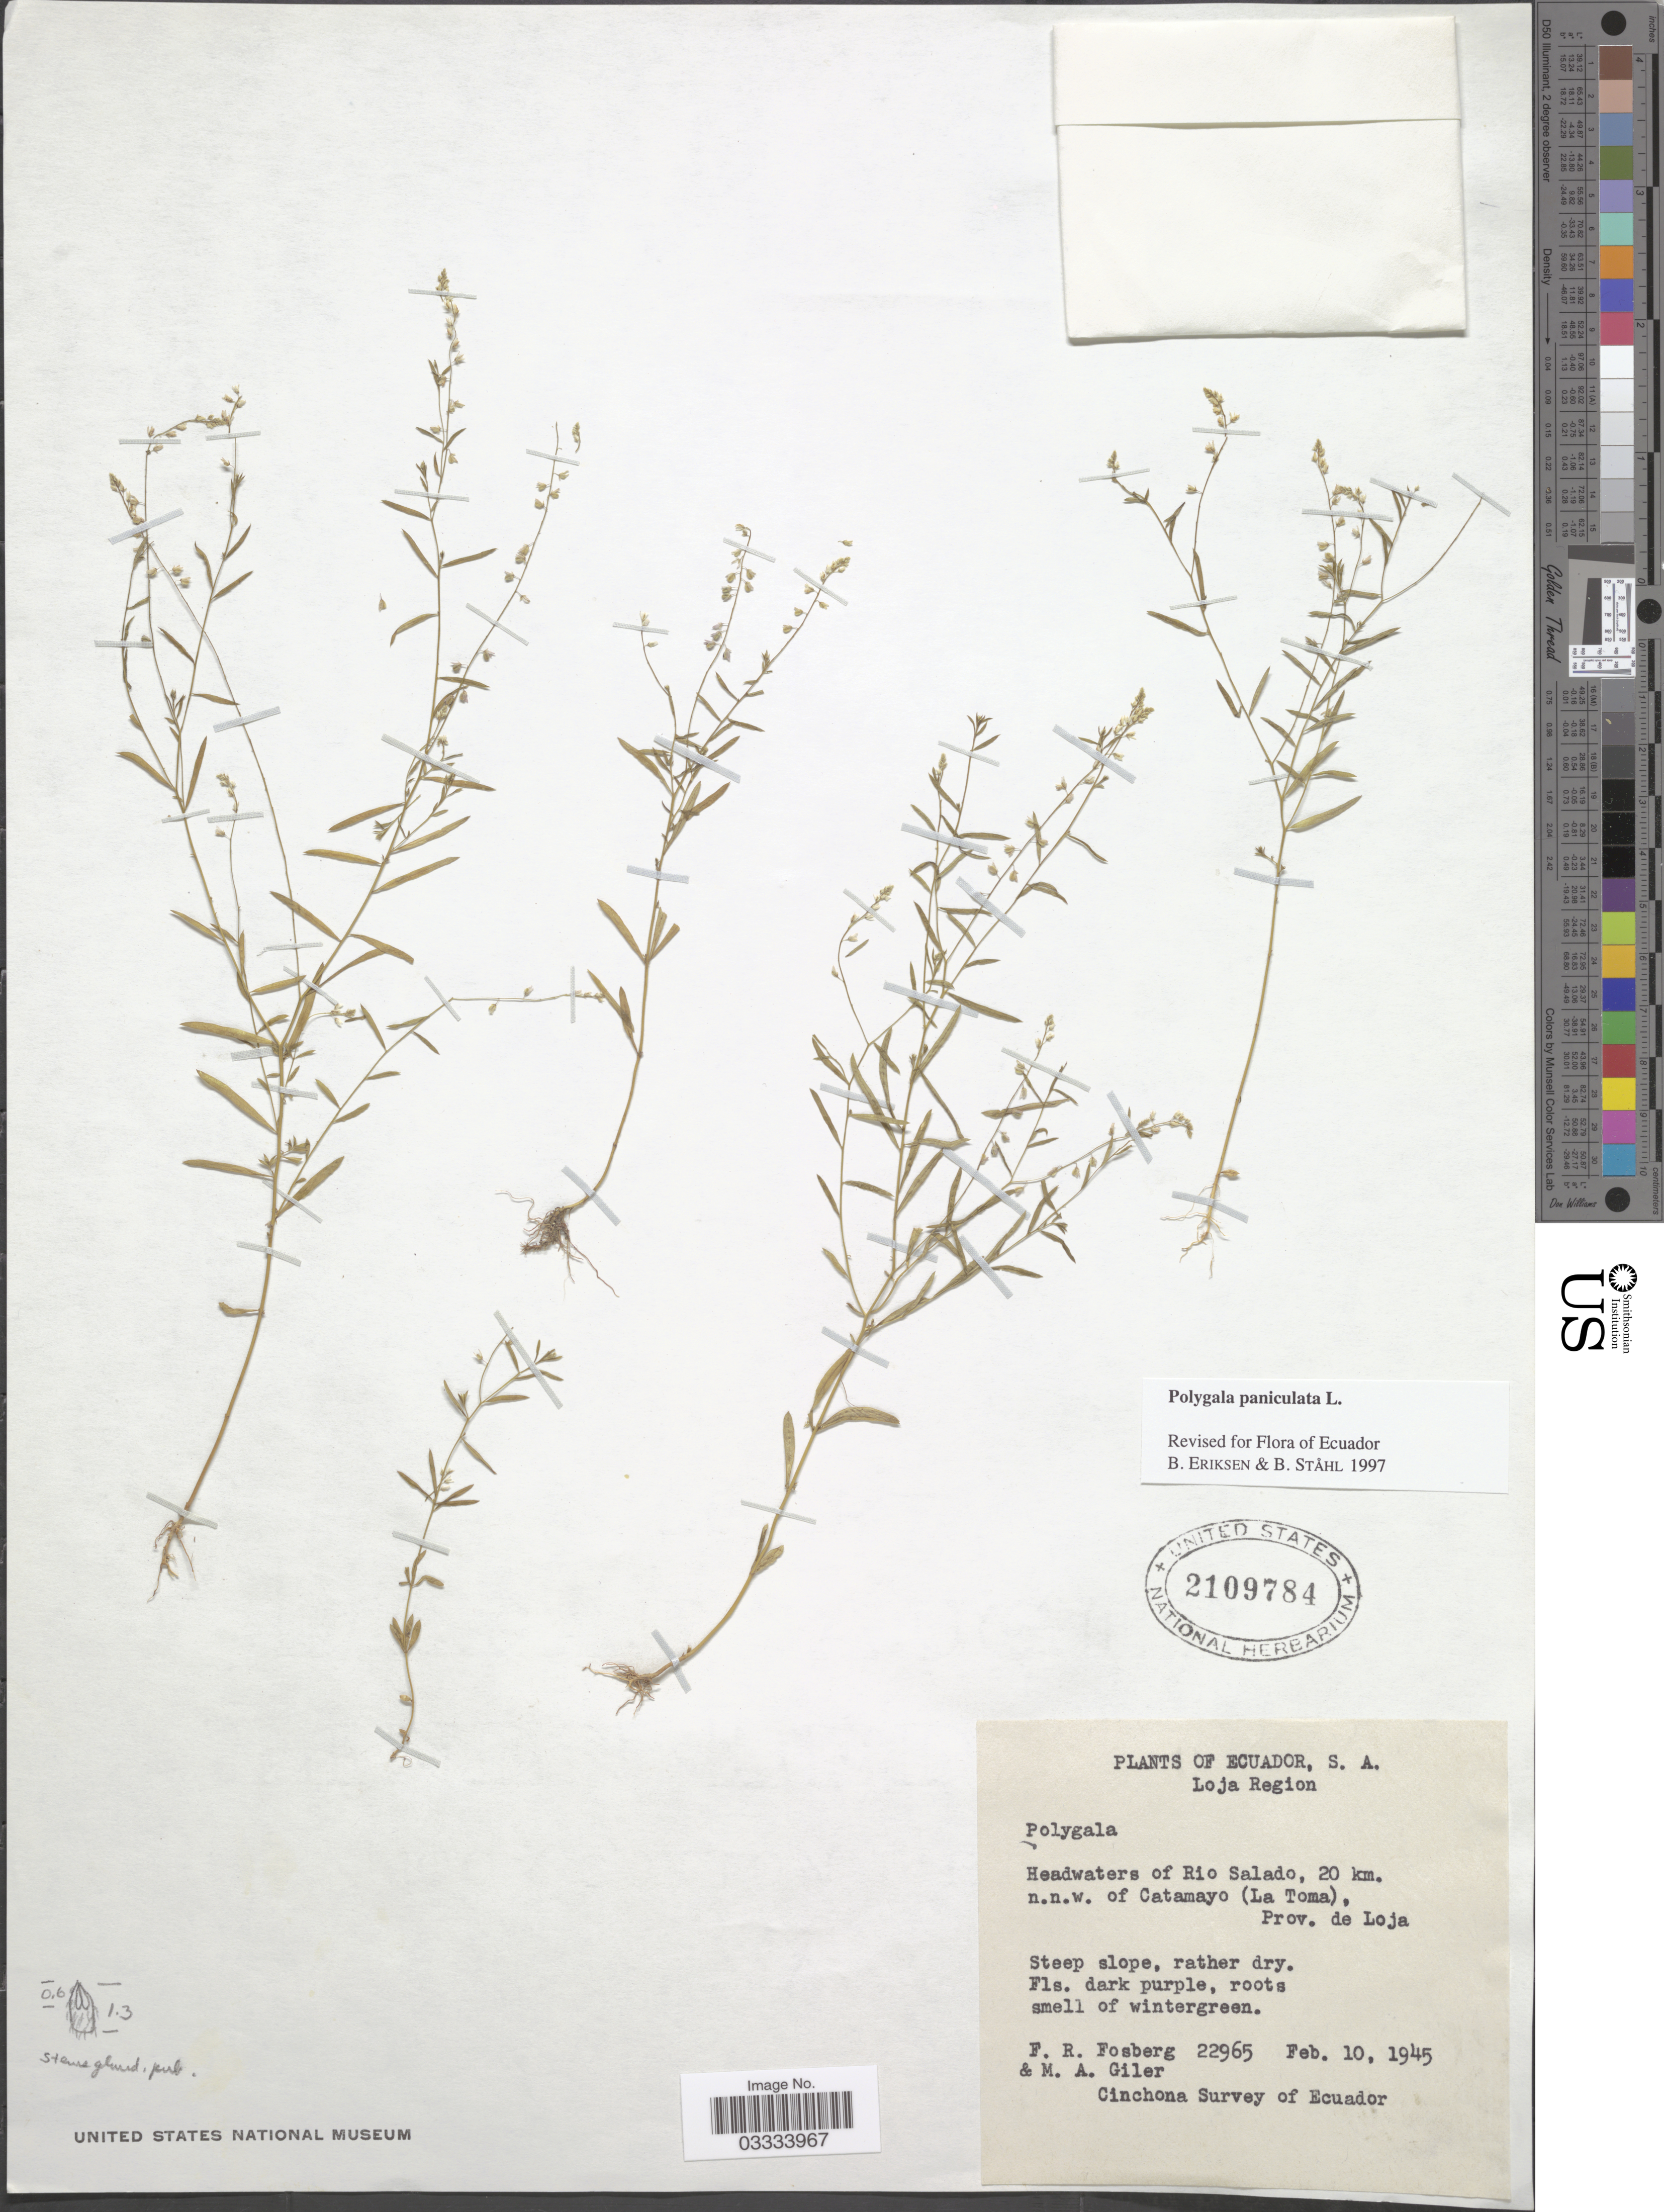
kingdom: Plantae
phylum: Tracheophyta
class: Magnoliopsida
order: Fabales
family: Polygalaceae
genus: Polygala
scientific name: Polygala paniculata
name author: L.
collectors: F. R. Fosberg & M. Giler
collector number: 22965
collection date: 1945-02-10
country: Ecuador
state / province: Loja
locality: Loja Region. Headwaters of Rio Salado, 20 km. n.n.w. of Catamayo (La Toma).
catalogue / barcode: US 2109784